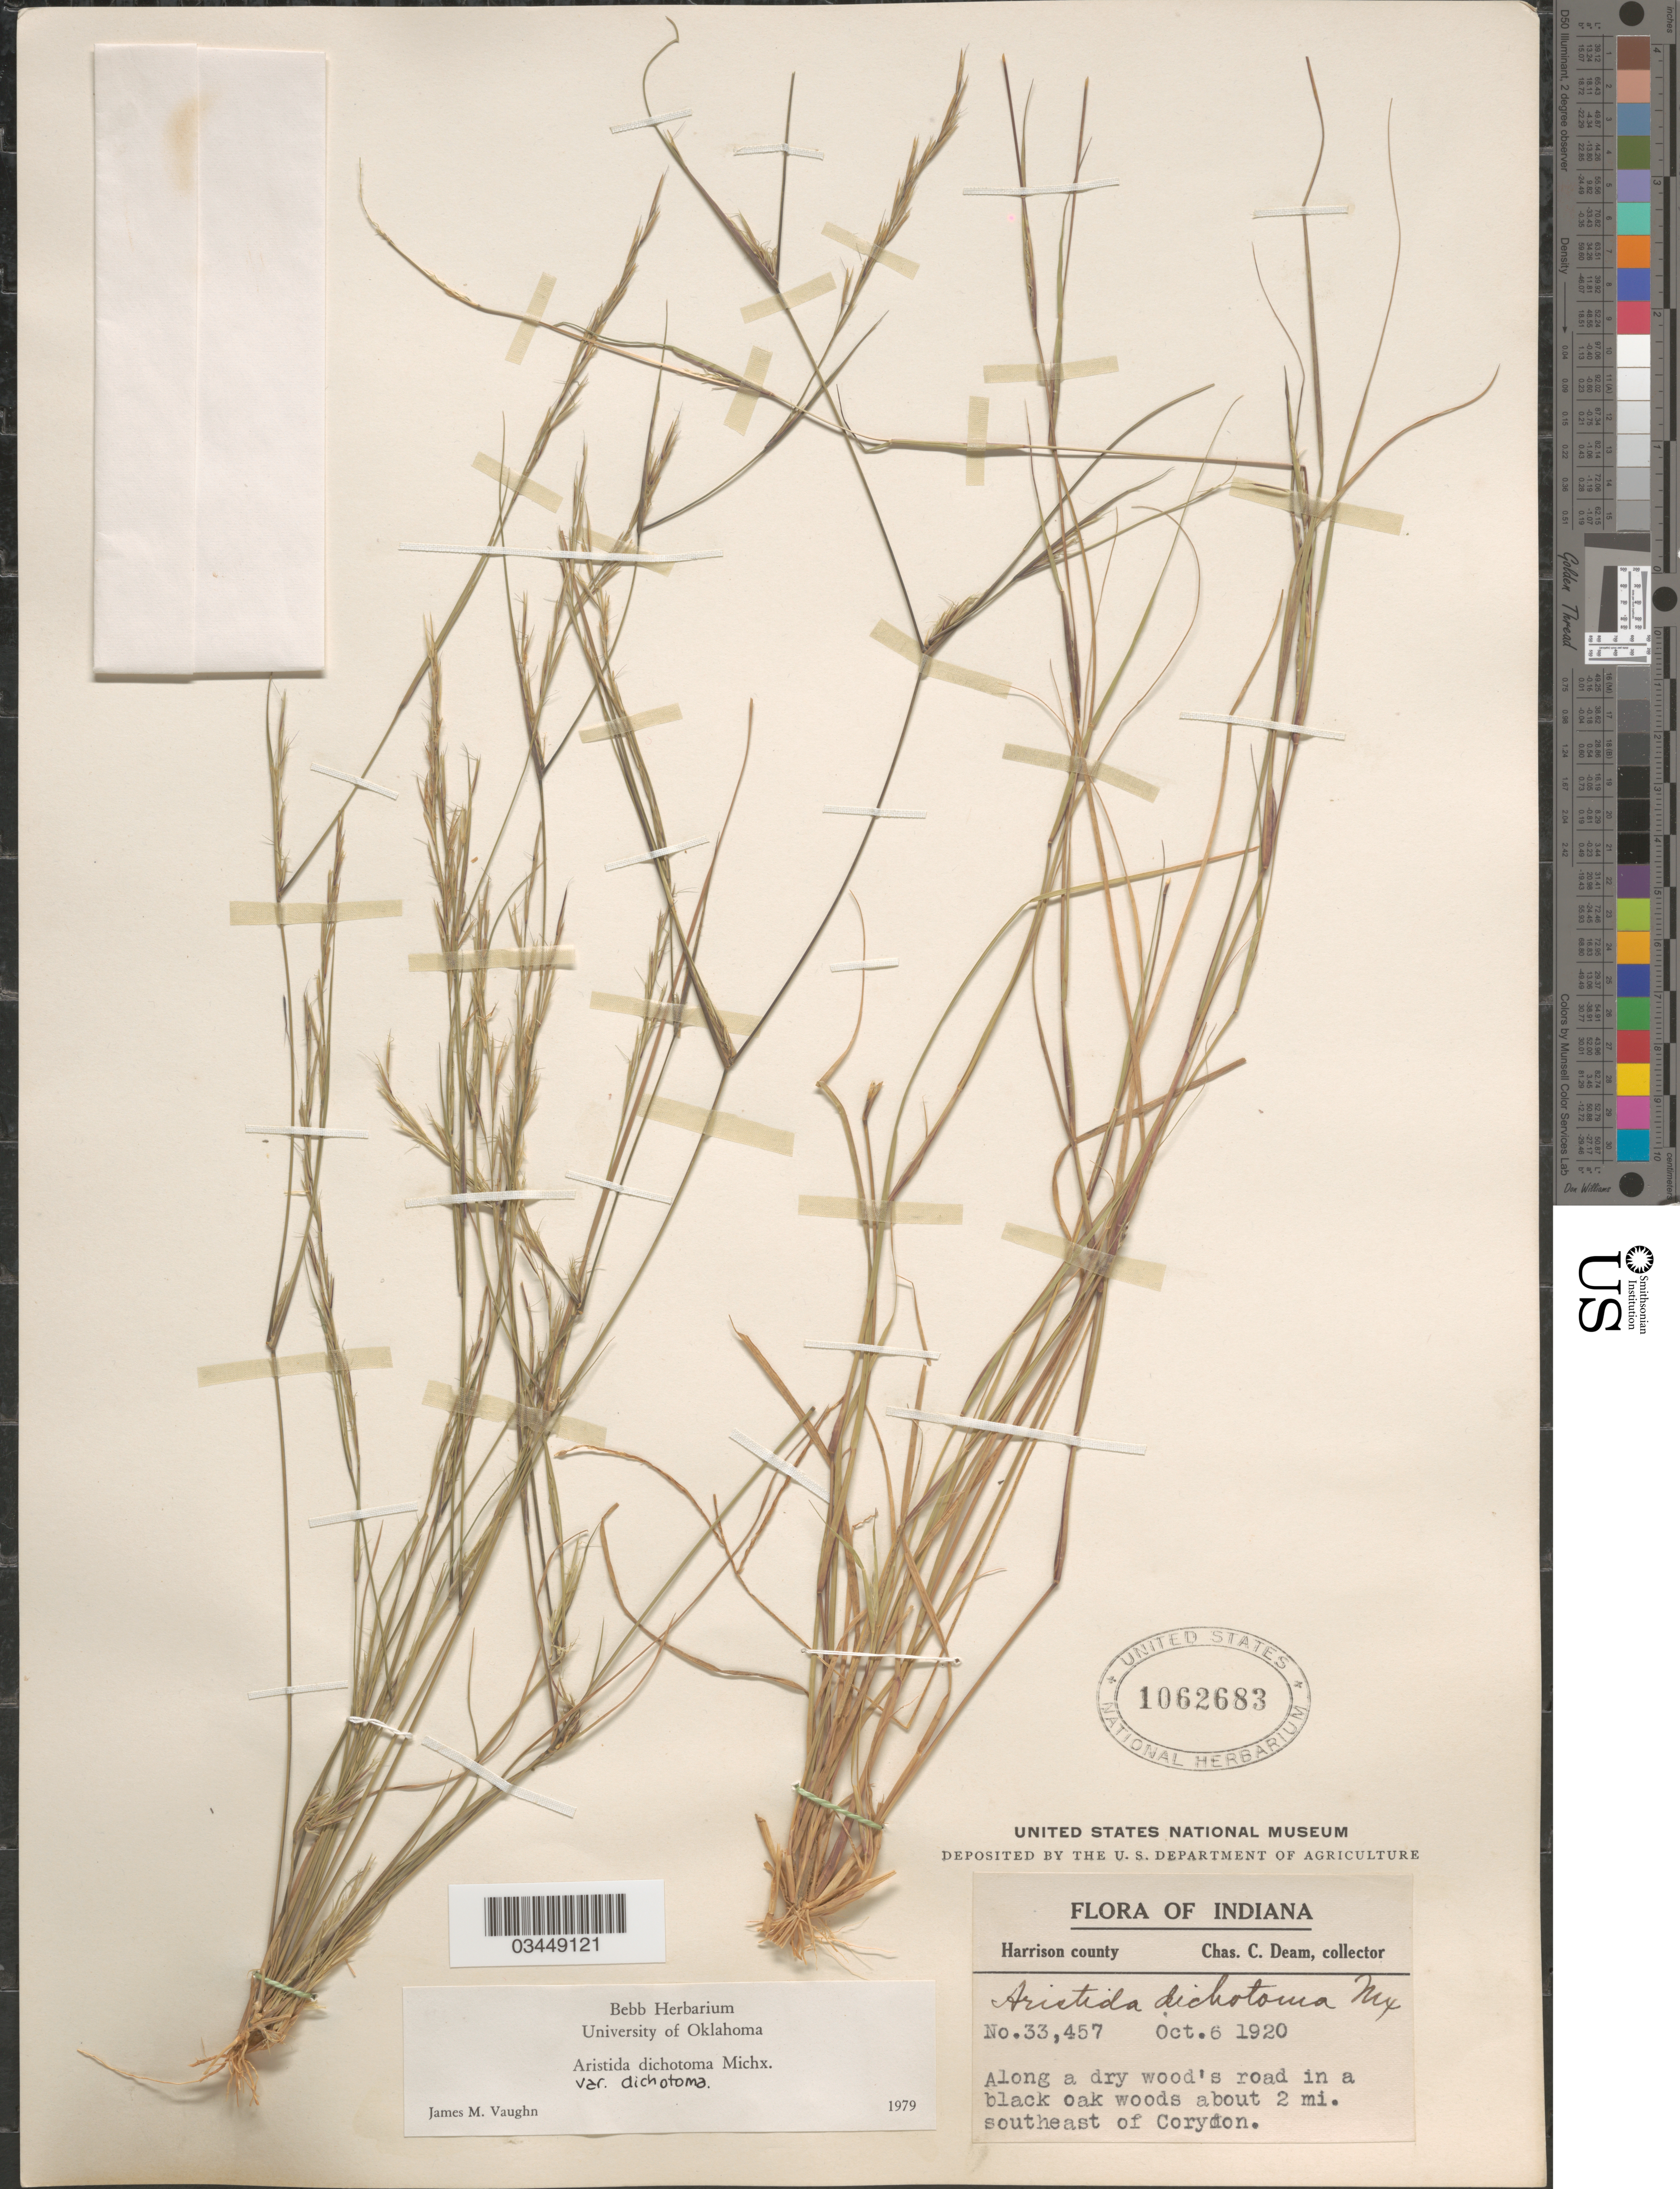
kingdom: Plantae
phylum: Tracheophyta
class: Liliopsida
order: Poales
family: Poaceae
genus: Aristida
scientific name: Aristida dichotoma var. dichotoma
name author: Michx.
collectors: C. C. Deam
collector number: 33457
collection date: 1920-10-06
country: United States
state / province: Indiana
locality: Harrison county. Along a dry wood's road in a black oak woods about 2 mi. southeast of Corydon.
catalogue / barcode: US 1062683